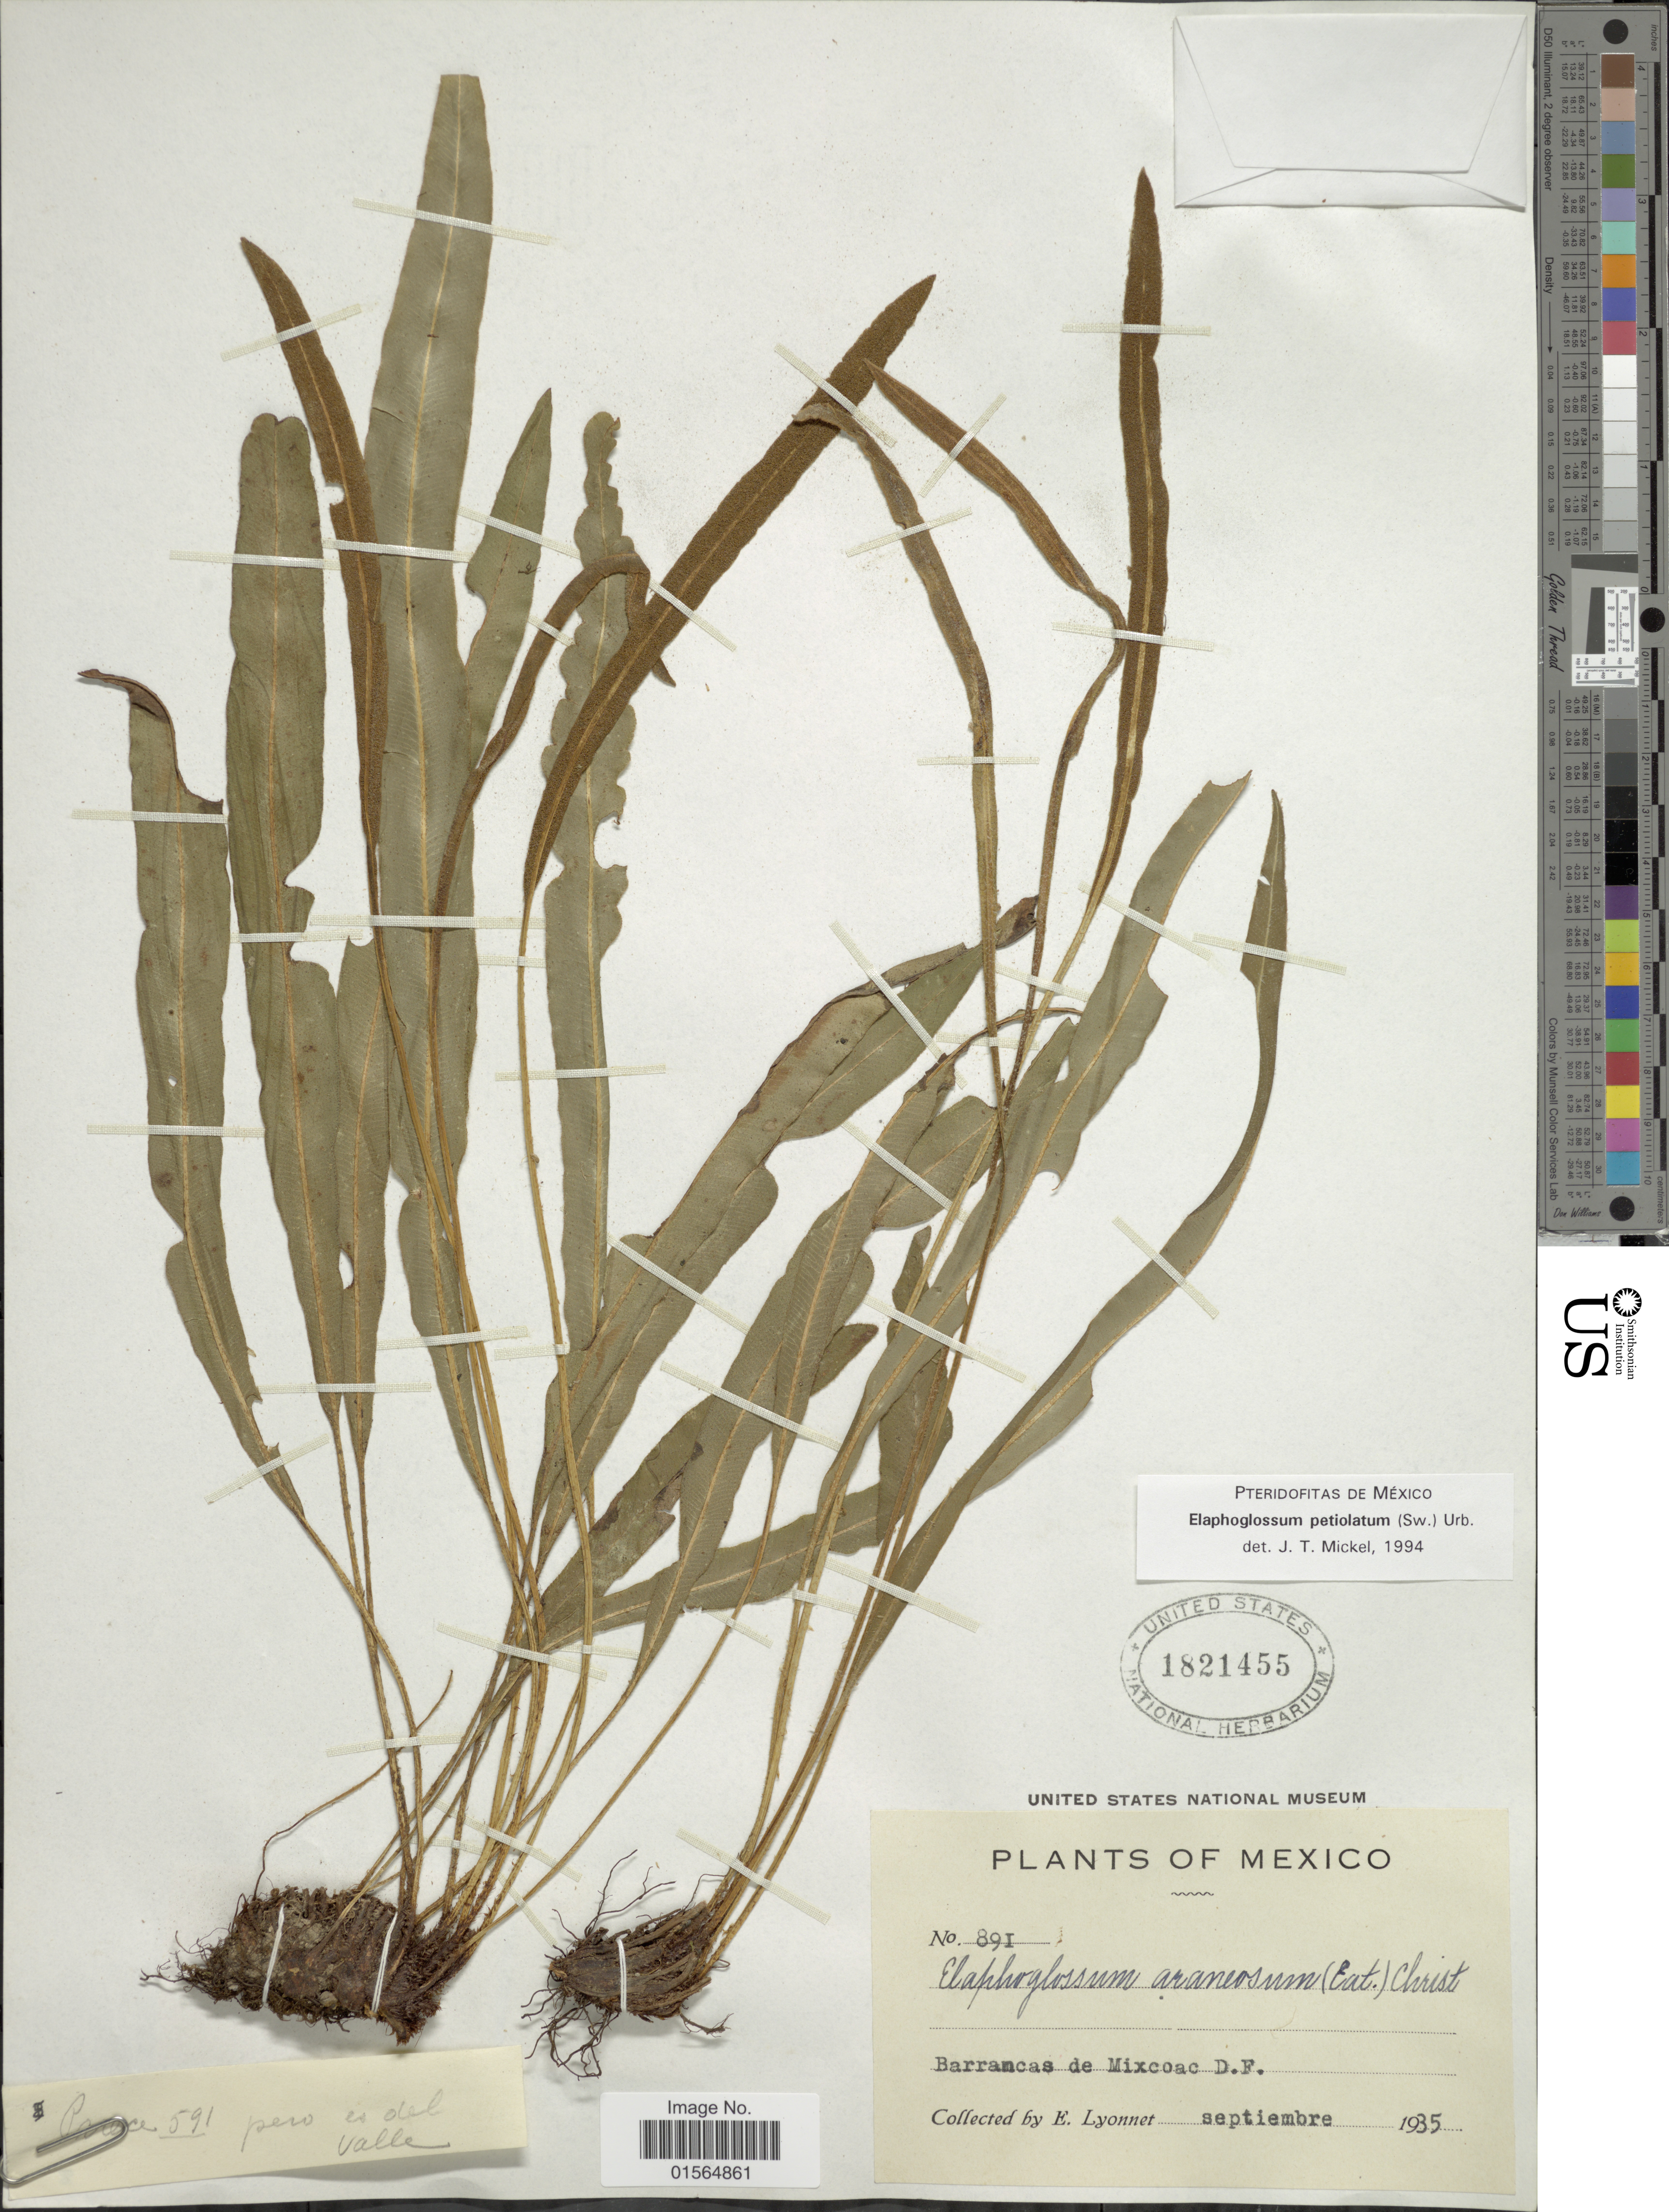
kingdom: Plantae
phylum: Tracheophyta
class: Polypodiopsida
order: Polypodiales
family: Dryopteridaceae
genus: Elaphoglossum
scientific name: Elaphoglossum petiolatum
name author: (Sw.) Urb.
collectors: E. Lyonnet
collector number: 891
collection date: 1935-09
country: Mexico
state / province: Distrito Federal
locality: Barranca de Mixcoac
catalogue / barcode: US 1821455